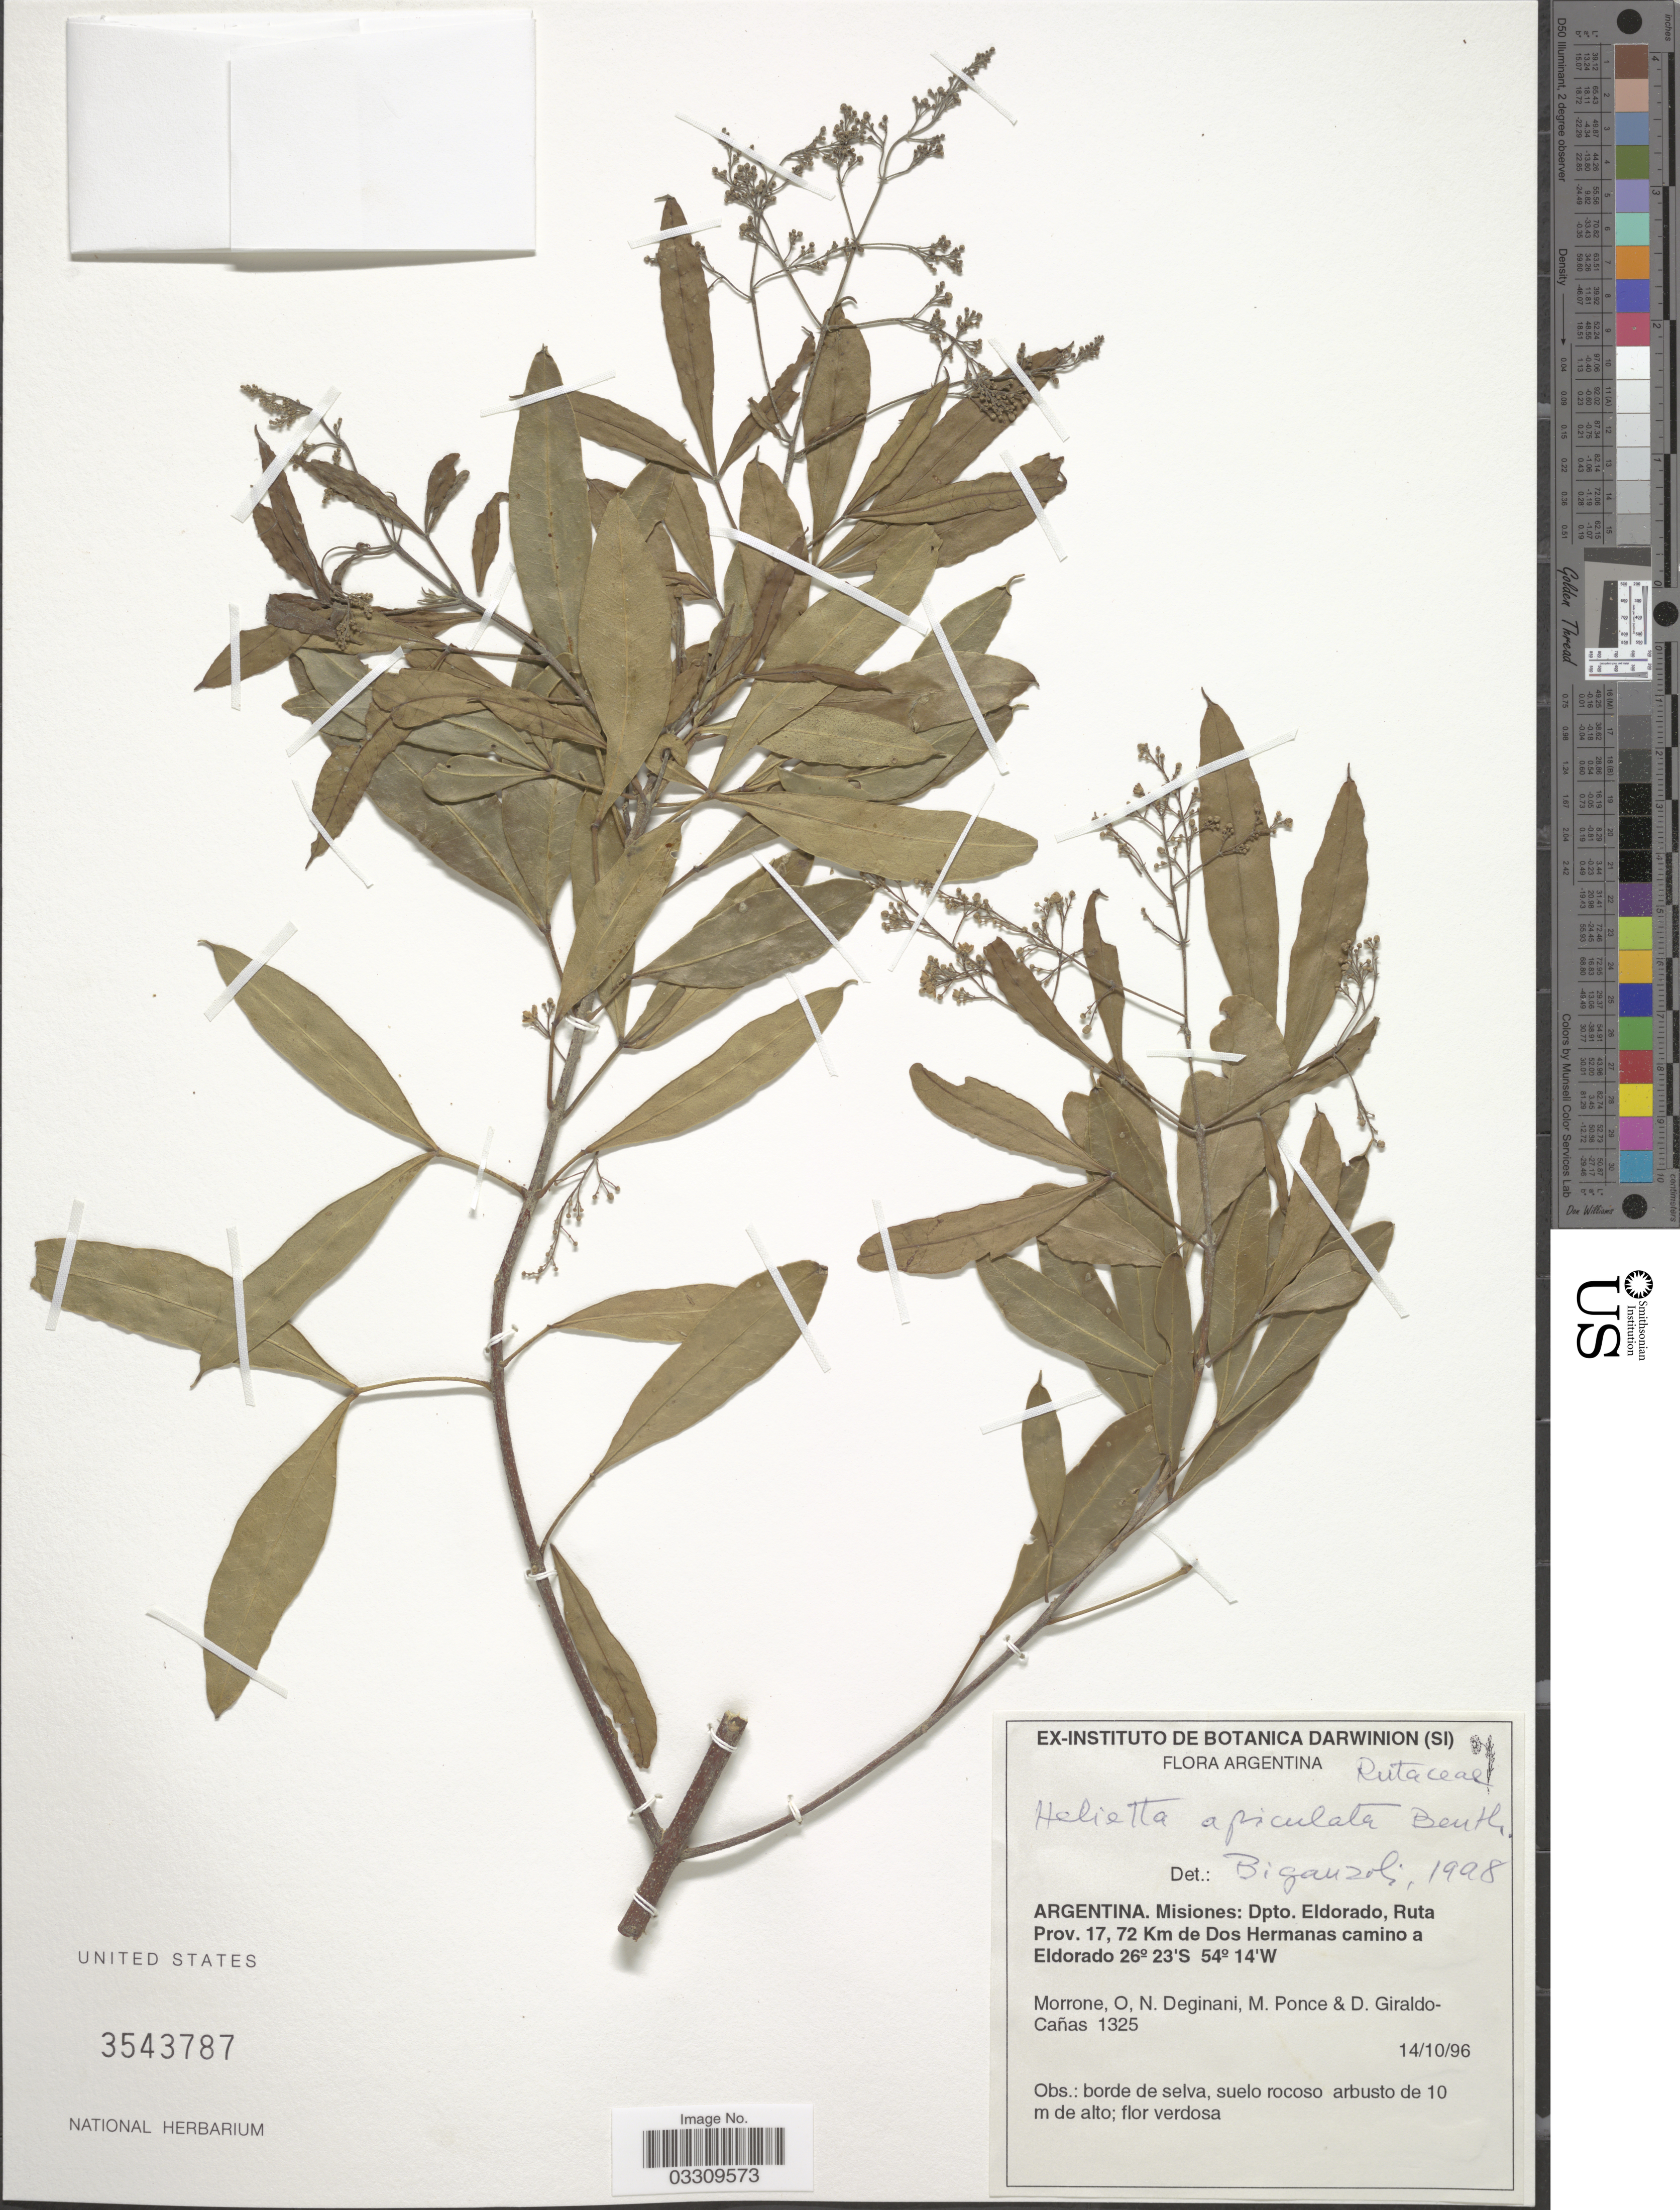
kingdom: Plantae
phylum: Tracheophyta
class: Liliopsida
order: Zingiberales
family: Zingiberaceae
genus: Amomum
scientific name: Amomum dealbatum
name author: Roxb.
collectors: O. N. Morrone, N. Deginani, M. Ponce & D. Giraldo-Cañas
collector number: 1325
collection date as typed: Transcribed d/m/y: 14/10/96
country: Argentina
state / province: Misiones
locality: Dpto. Eldorado, Ruta Prov. 17, 72 Km de Dos Hermanas camino a Eldorado.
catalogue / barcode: US 3543787